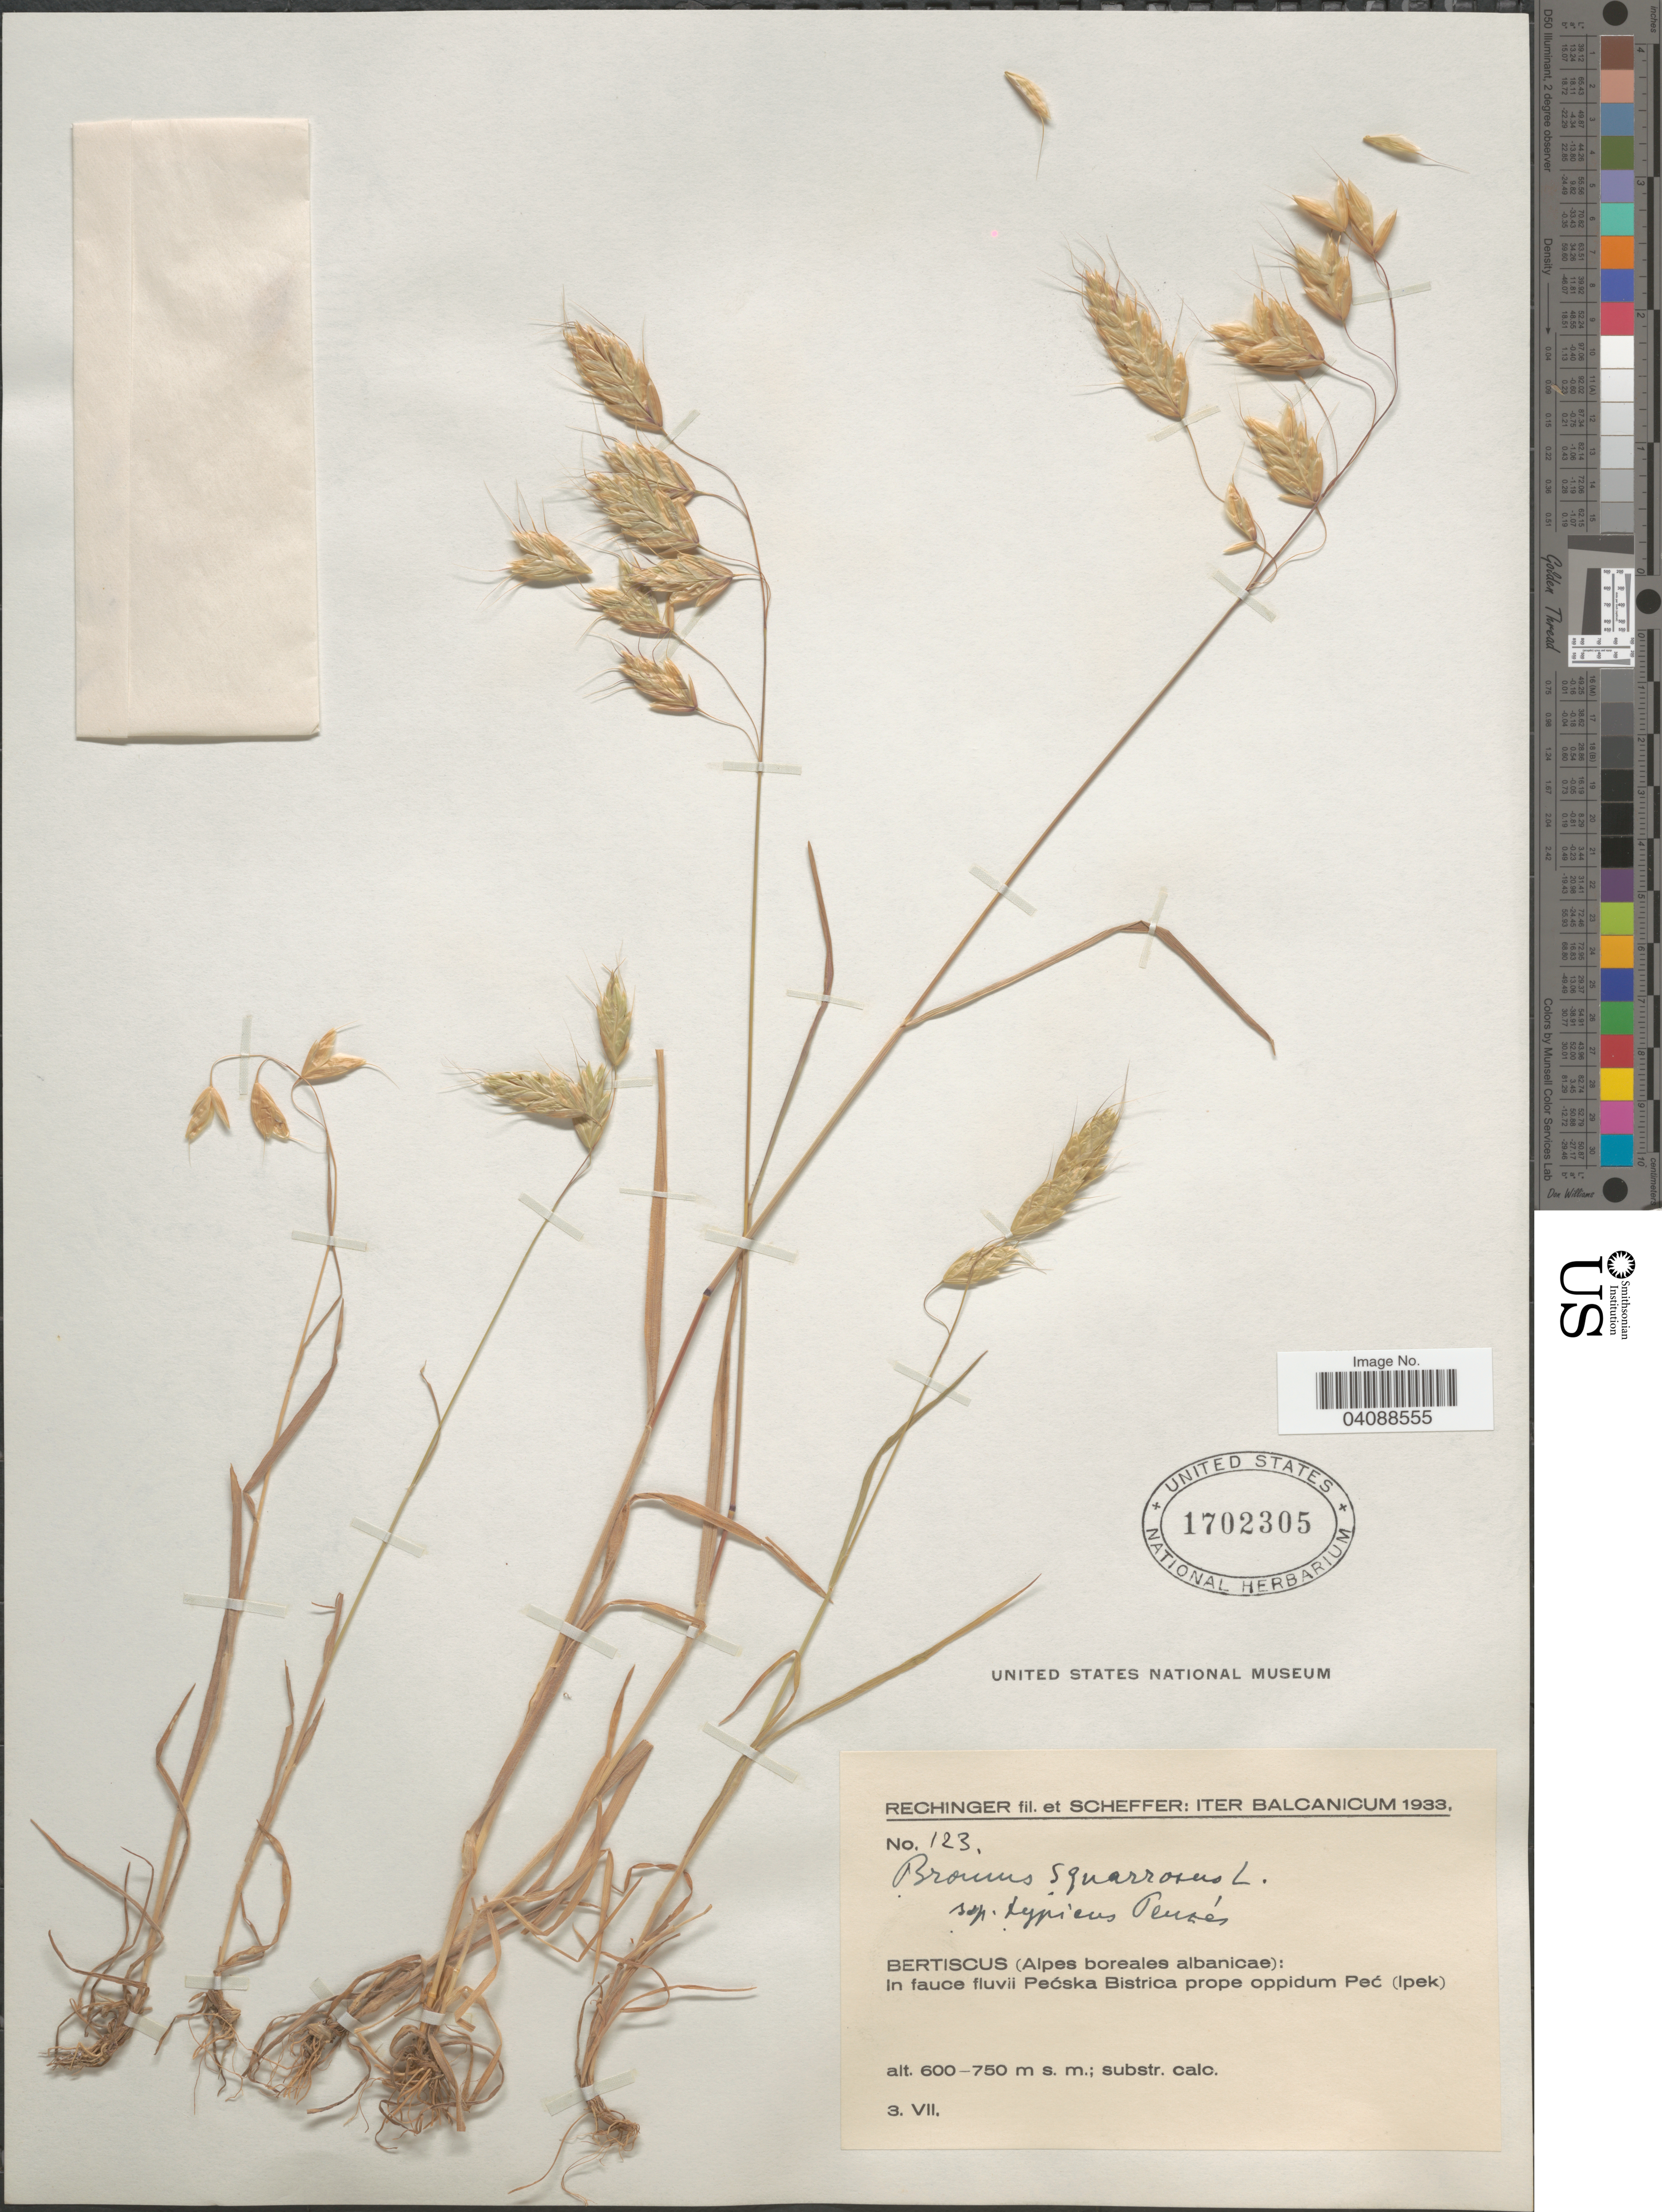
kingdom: Plantae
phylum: Tracheophyta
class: Liliopsida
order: Poales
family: Poaceae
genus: Bromus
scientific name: Bromus squarrosus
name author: L.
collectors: -- Rechinger & Scheffer, --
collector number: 123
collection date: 1933-07-03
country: Albania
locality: Iter Balcanicum 1933. Bertiscus (Alpes boreales albanicae): In fauce fluvii Pećska Bistrica prope oppidum Peć (Ipek).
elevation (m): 600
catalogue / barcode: US 1702305